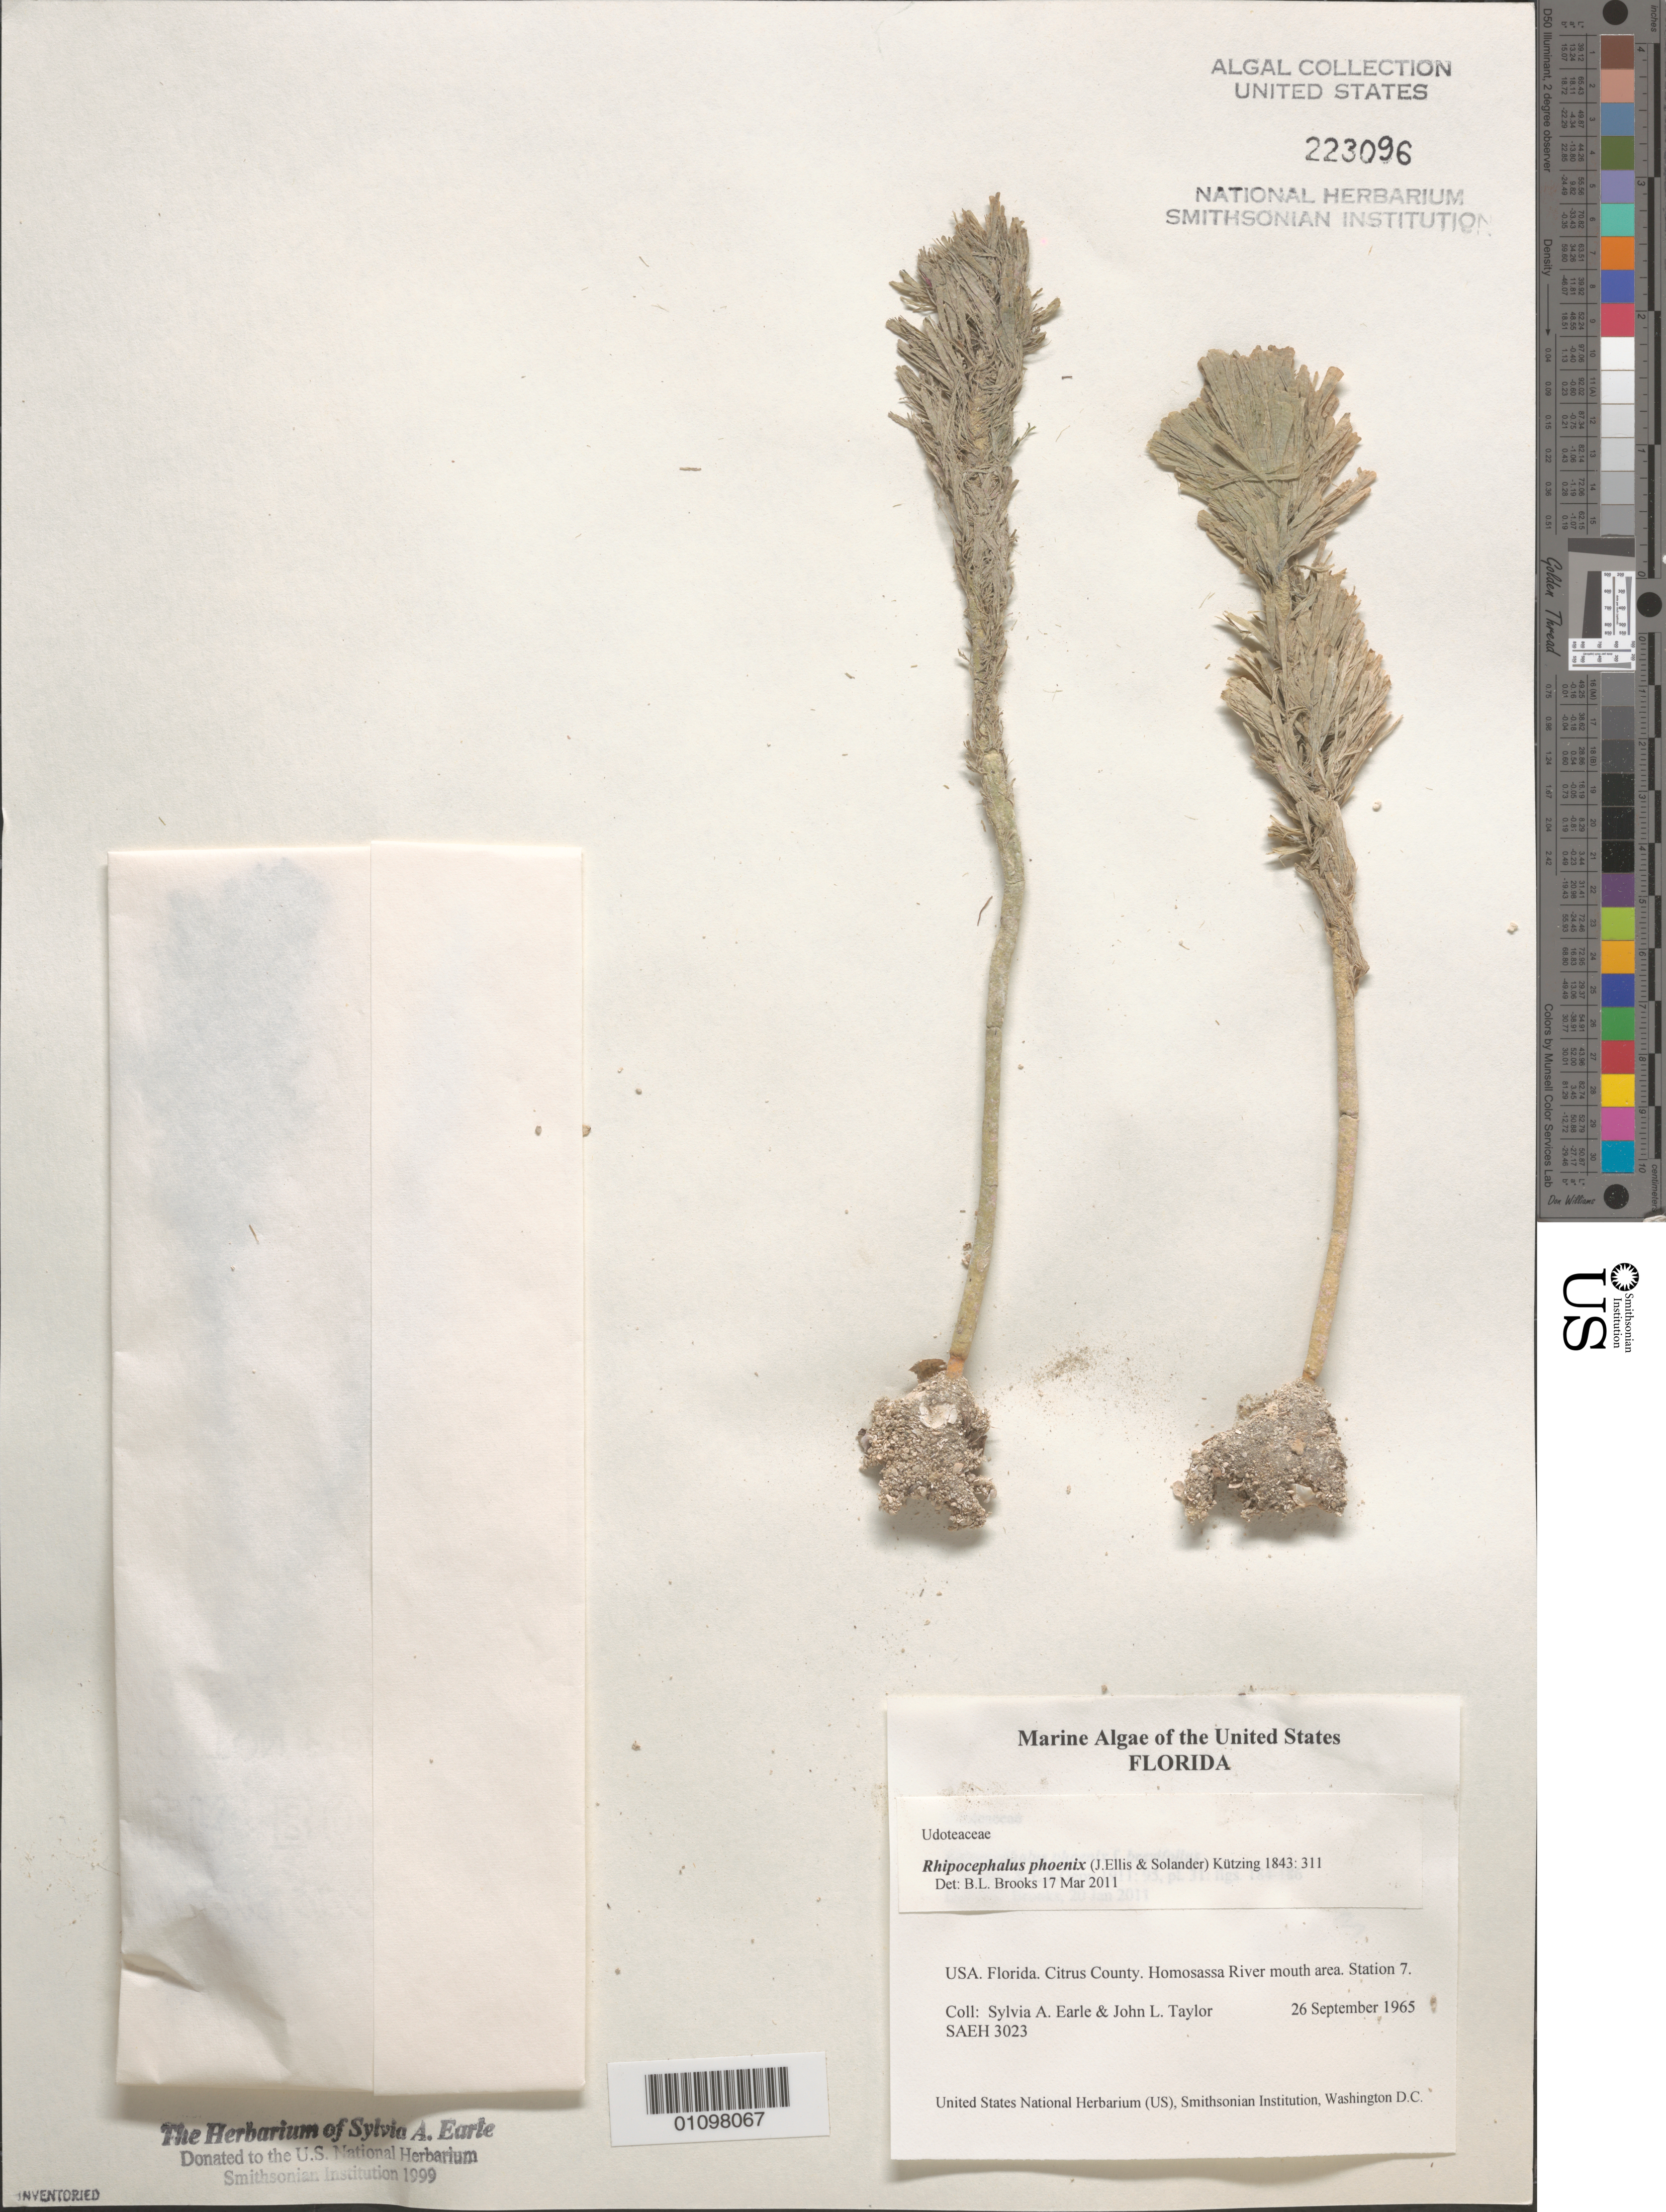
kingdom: Plantae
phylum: Chlorophyta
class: Ulvophyceae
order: Bryopsidales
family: Udoteaceae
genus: Rhipocephalus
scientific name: Rhipocephalus phoenix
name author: (J. Ellis & Sol.) Kütz.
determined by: Brooks, B. L., (BOT), Smithsonian Institution - National Museum of Natural History (UNITED STATES)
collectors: S. A. Earle & J. L. Taylor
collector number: SAEH 3023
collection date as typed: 26 Sep 1965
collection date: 1965-09-26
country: United States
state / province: Florida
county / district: Citrus County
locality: Station 7, Homosassa River mouth area, Gulf of Mexico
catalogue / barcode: US 223096